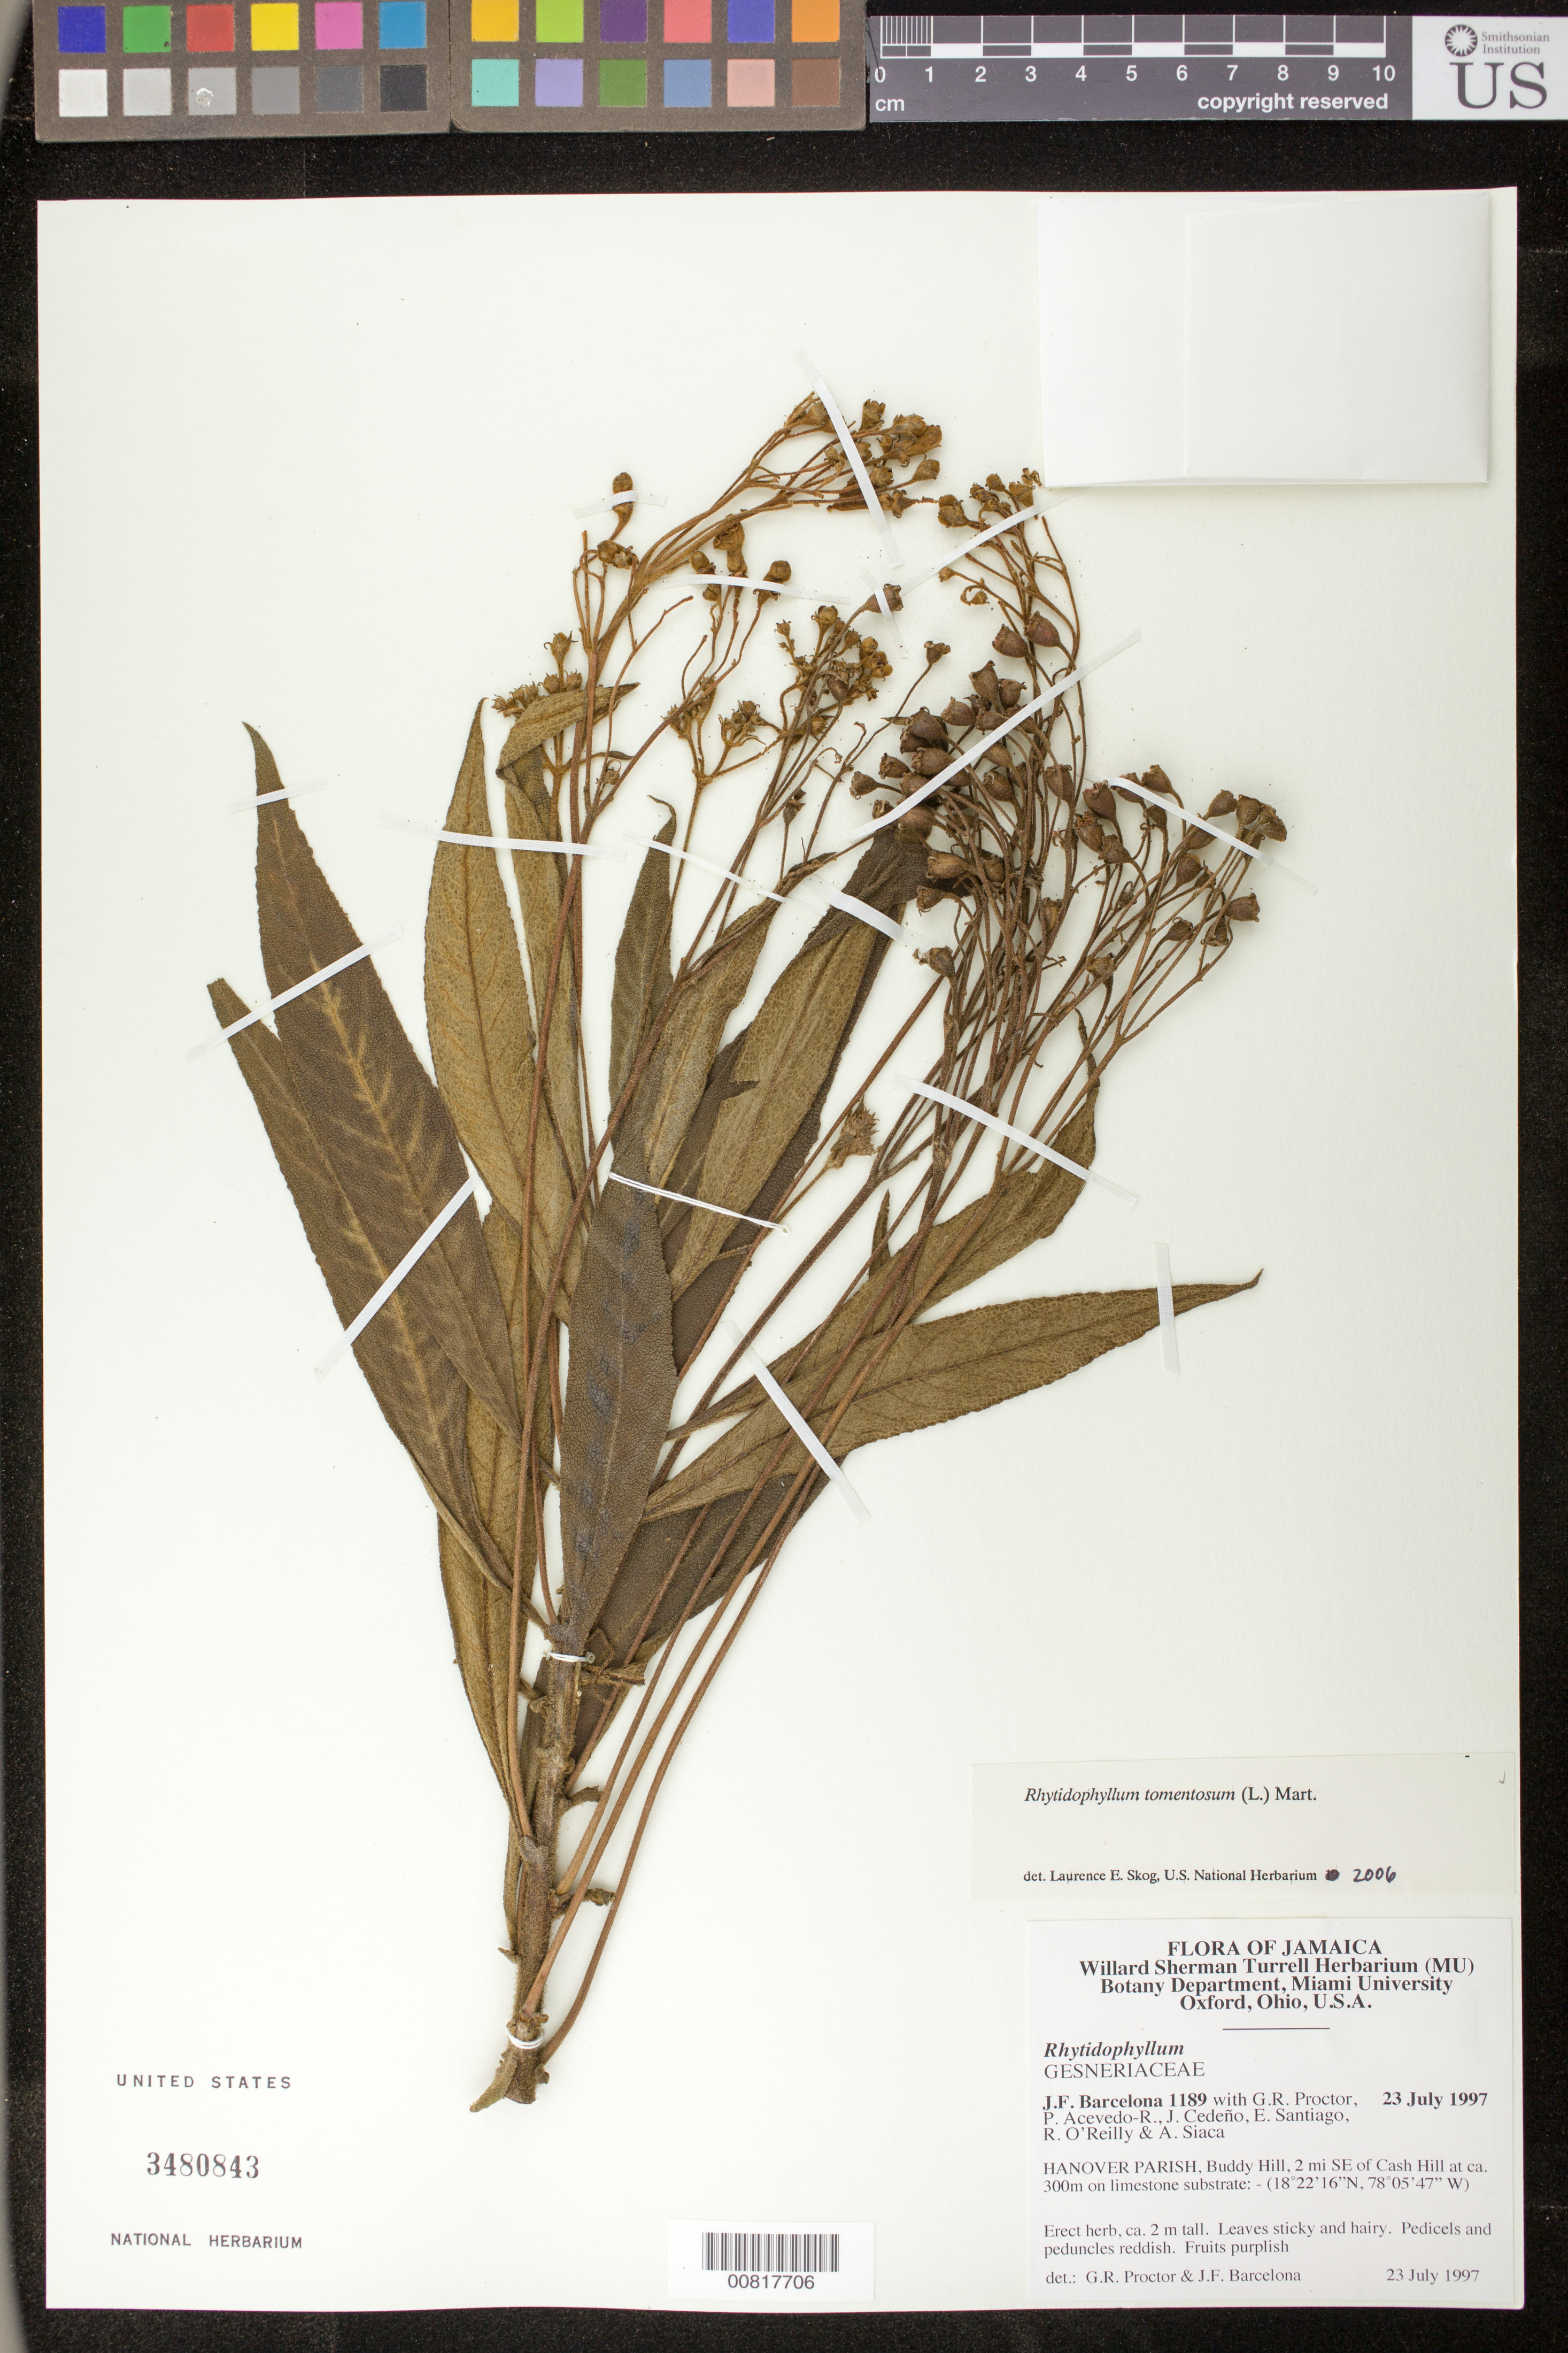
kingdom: Plantae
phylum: Tracheophyta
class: Magnoliopsida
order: Lamiales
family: Gesneriaceae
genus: Rhytidophyllum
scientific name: Rhytidophyllum tomentosum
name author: (L.) Mart.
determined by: Skog, Laurence E.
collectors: J. F. Barcelona & et al.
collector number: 1189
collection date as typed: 23 Jul 1997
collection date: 1997-07-23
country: Jamaica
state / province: Hanover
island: Jamaica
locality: Hanover Parish, Buddy Hill, 2 mi SE of Cash Hill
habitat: On limestone substrate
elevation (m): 300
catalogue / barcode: US 3480843